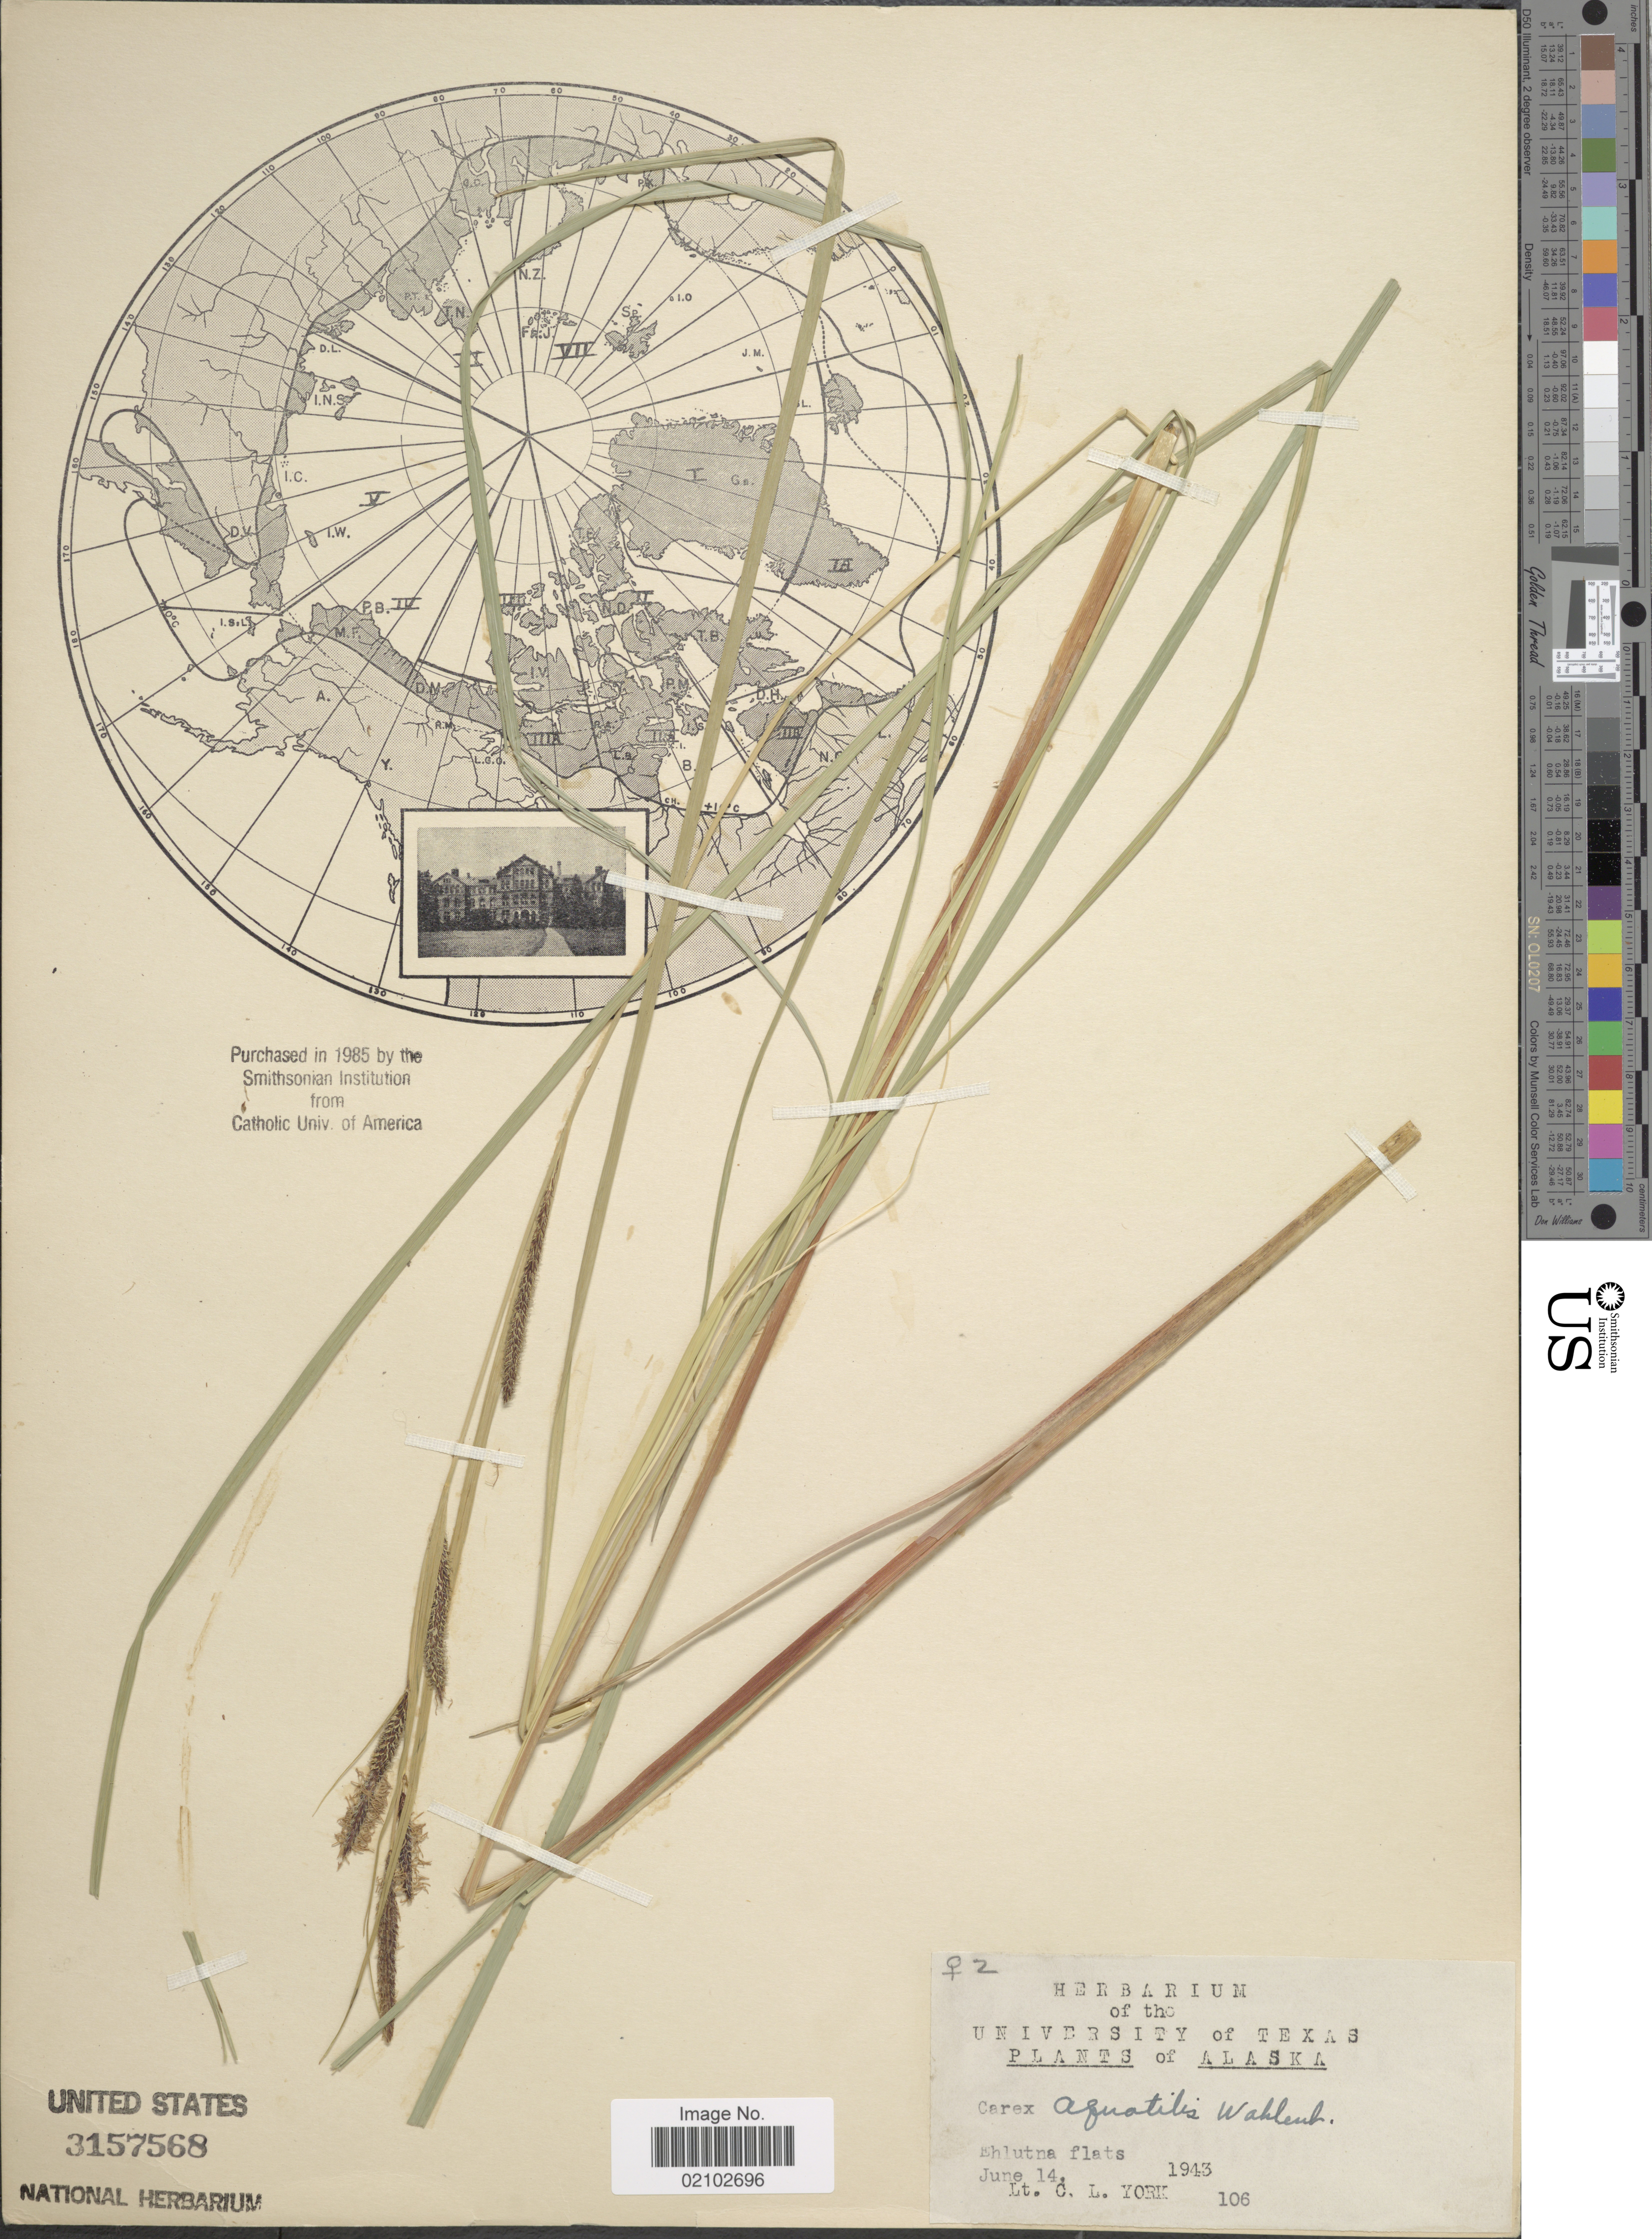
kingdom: Plantae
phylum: Tracheophyta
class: Liliopsida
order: Poales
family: Cyperaceae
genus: Carex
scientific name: Carex aquatilis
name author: Wahlenb.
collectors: C. L. York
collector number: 106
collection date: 1943-06-14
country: United States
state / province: Alaska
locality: Ehlutna flats.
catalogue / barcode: US 3157568